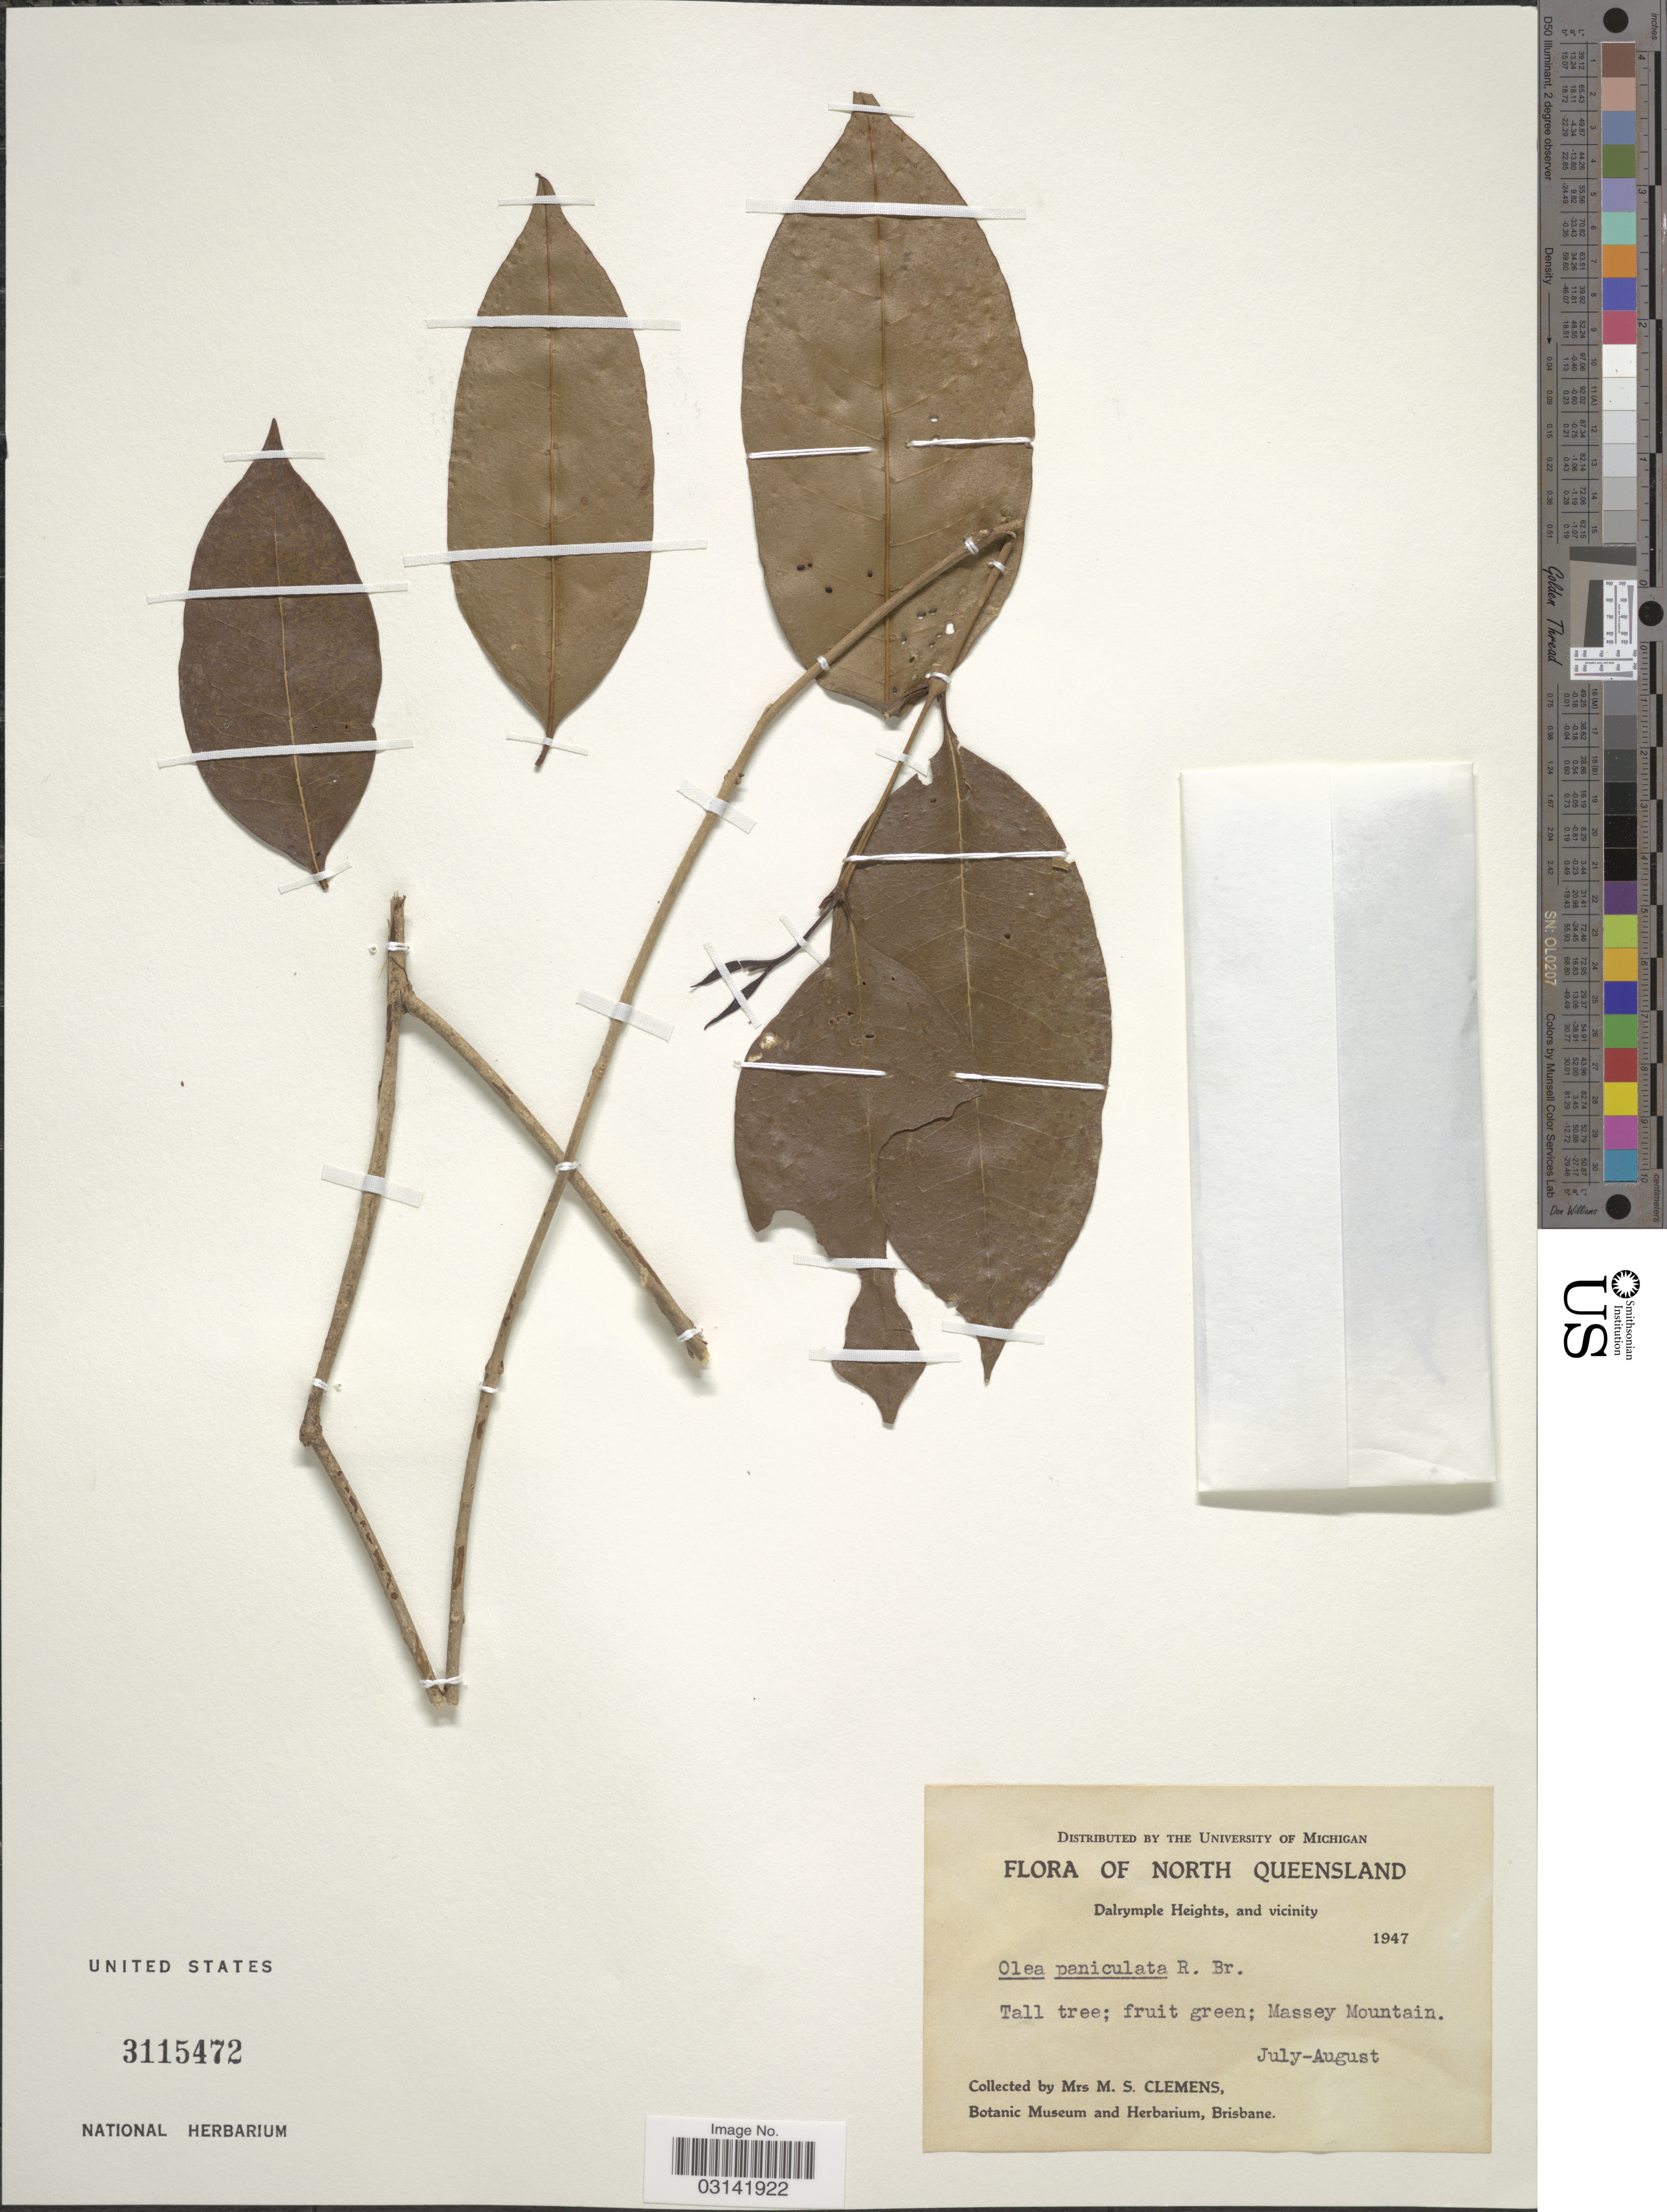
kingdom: Plantae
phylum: Tracheophyta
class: Magnoliopsida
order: Lamiales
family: Oleaceae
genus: Olea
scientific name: Olea paniculata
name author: R. Br.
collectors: M. S. Clemens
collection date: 1947-07/1947-08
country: Australia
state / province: Queensland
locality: North Queensland, Dalrymple Heights, and vicinity. Massey Mountain.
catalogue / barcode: US 3115472